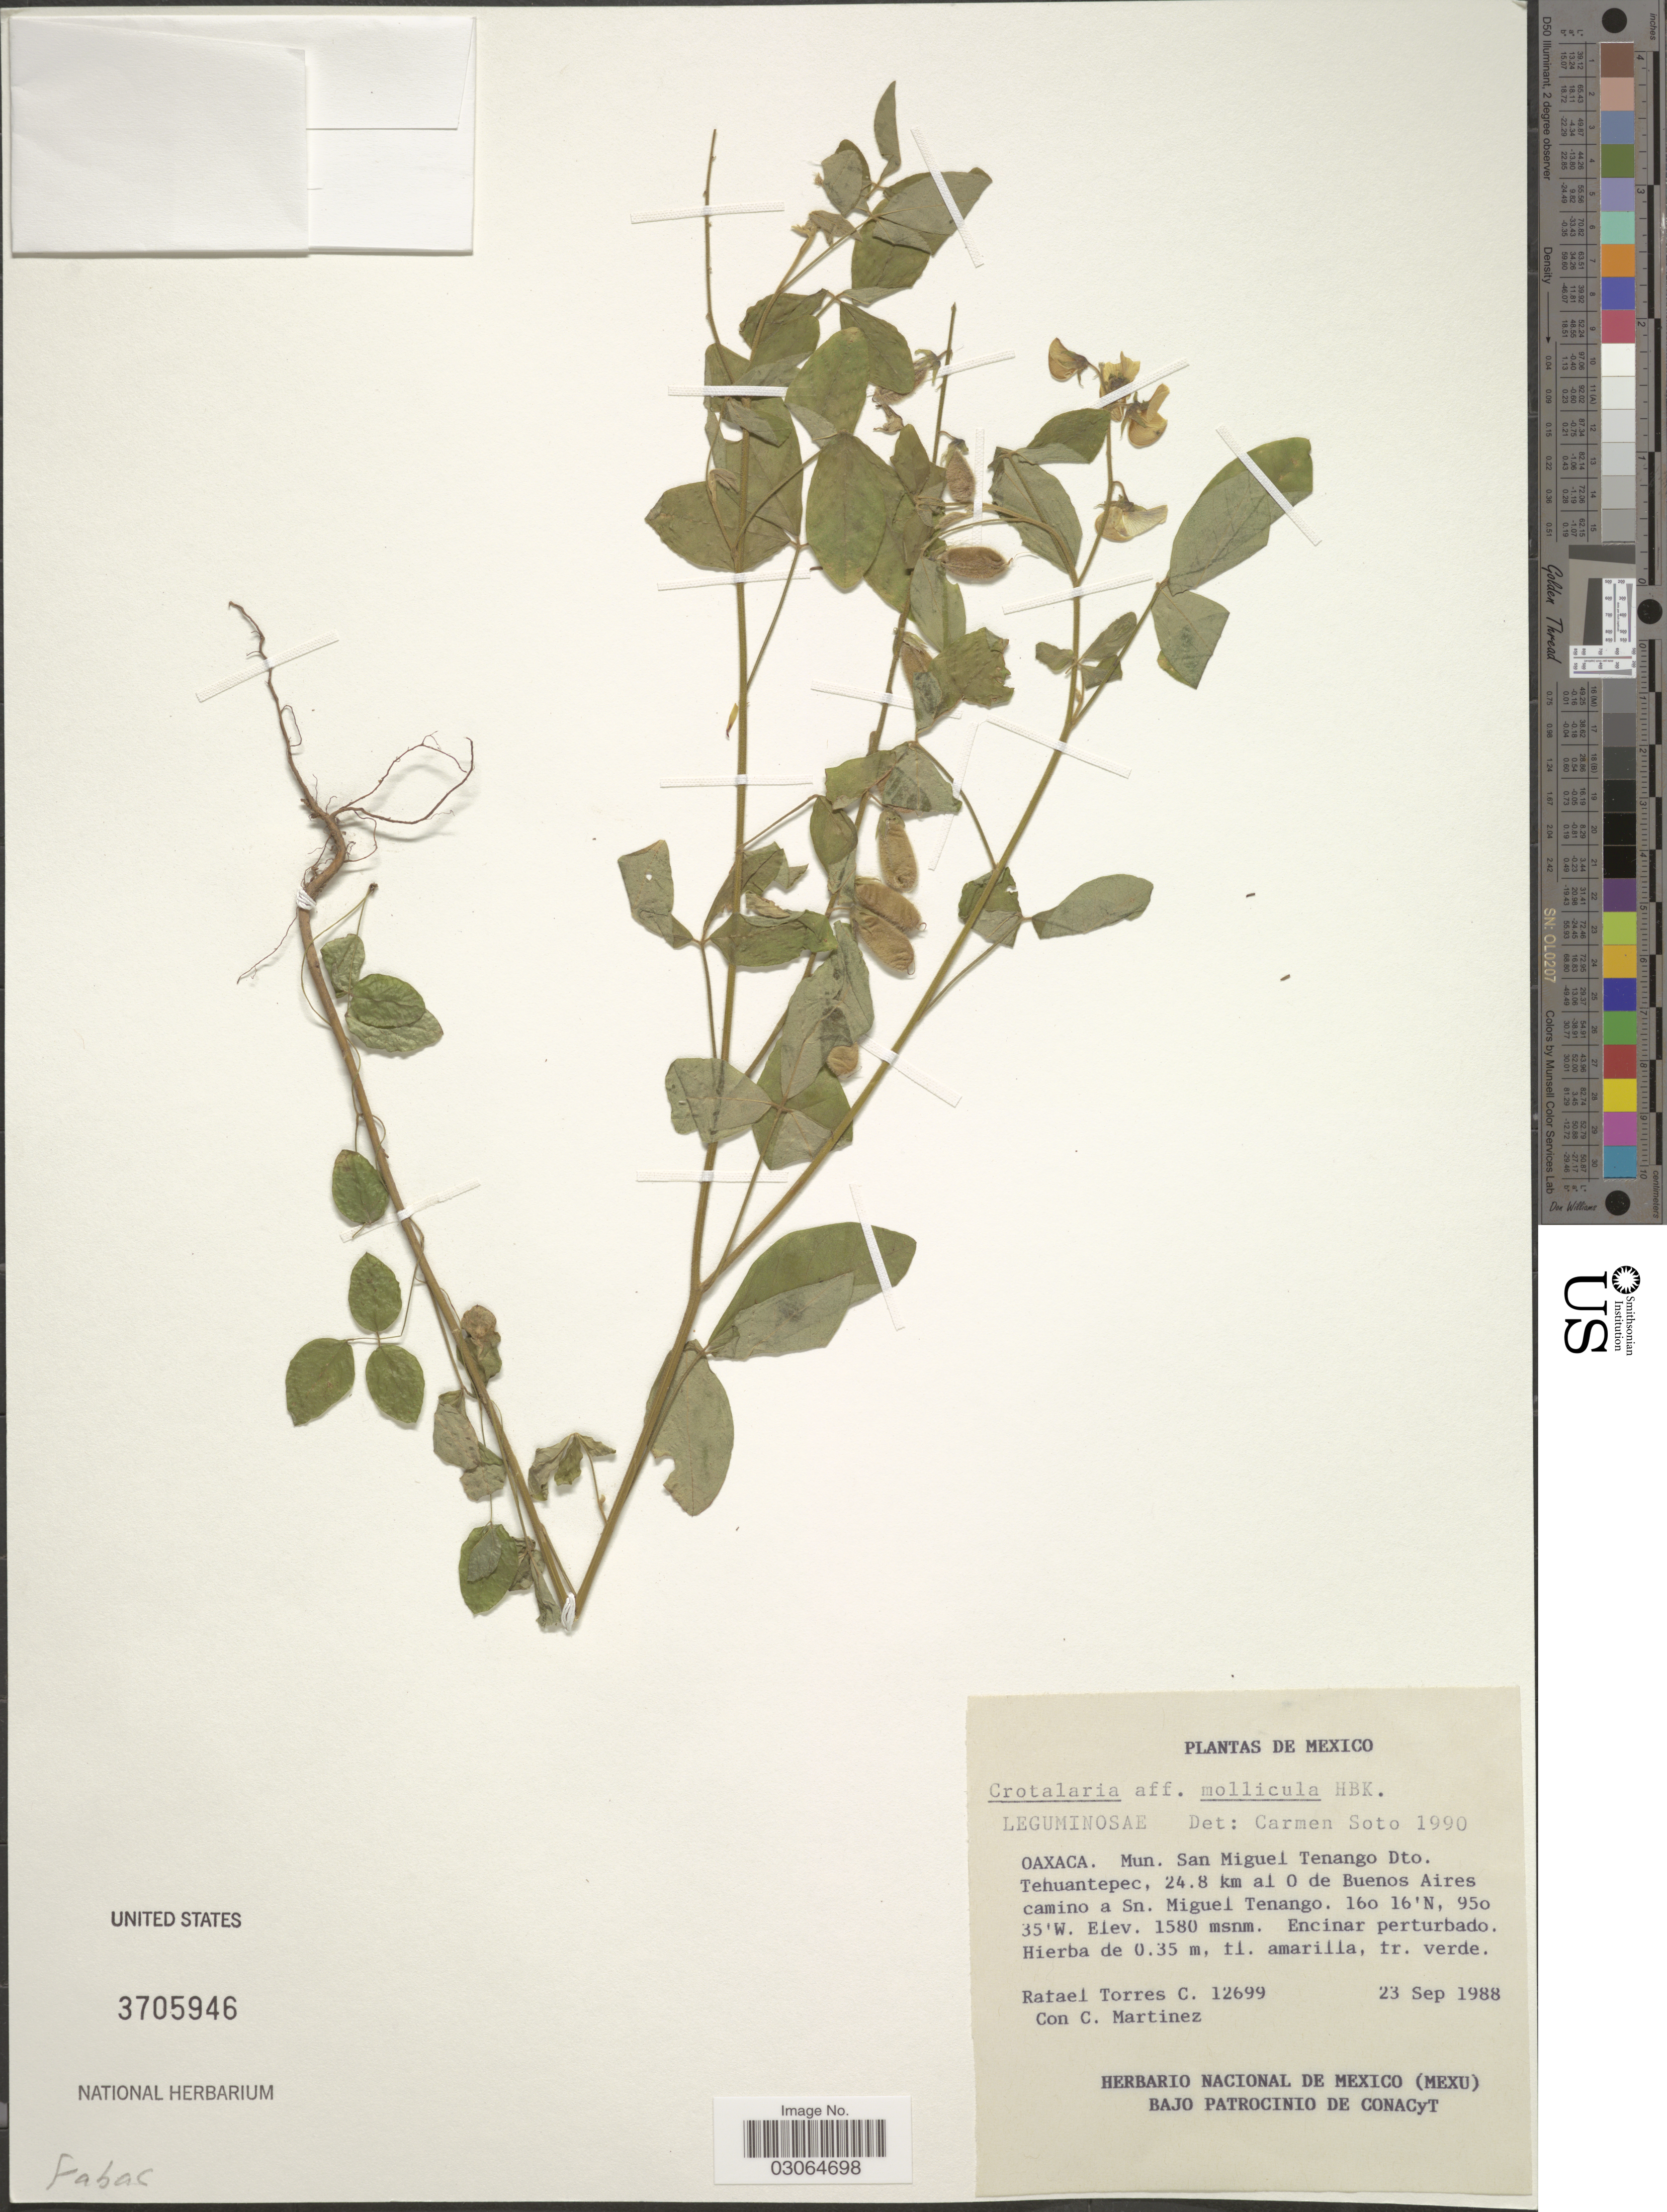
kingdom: Plantae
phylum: Tracheophyta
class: Magnoliopsida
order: Fabales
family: Fabaceae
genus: Crotalaria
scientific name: Crotalaria mollicula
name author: Kunth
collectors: R. Torres C. & C. Martínez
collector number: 12699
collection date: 1988-09-23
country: Mexico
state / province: Oaxaca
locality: Mun. San Miguel Tenango Dto. Tehuantepec, 24.8 km al O de Buenos Aires camino a Sn. Miguel Tenango.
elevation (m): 1580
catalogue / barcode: US 3705946